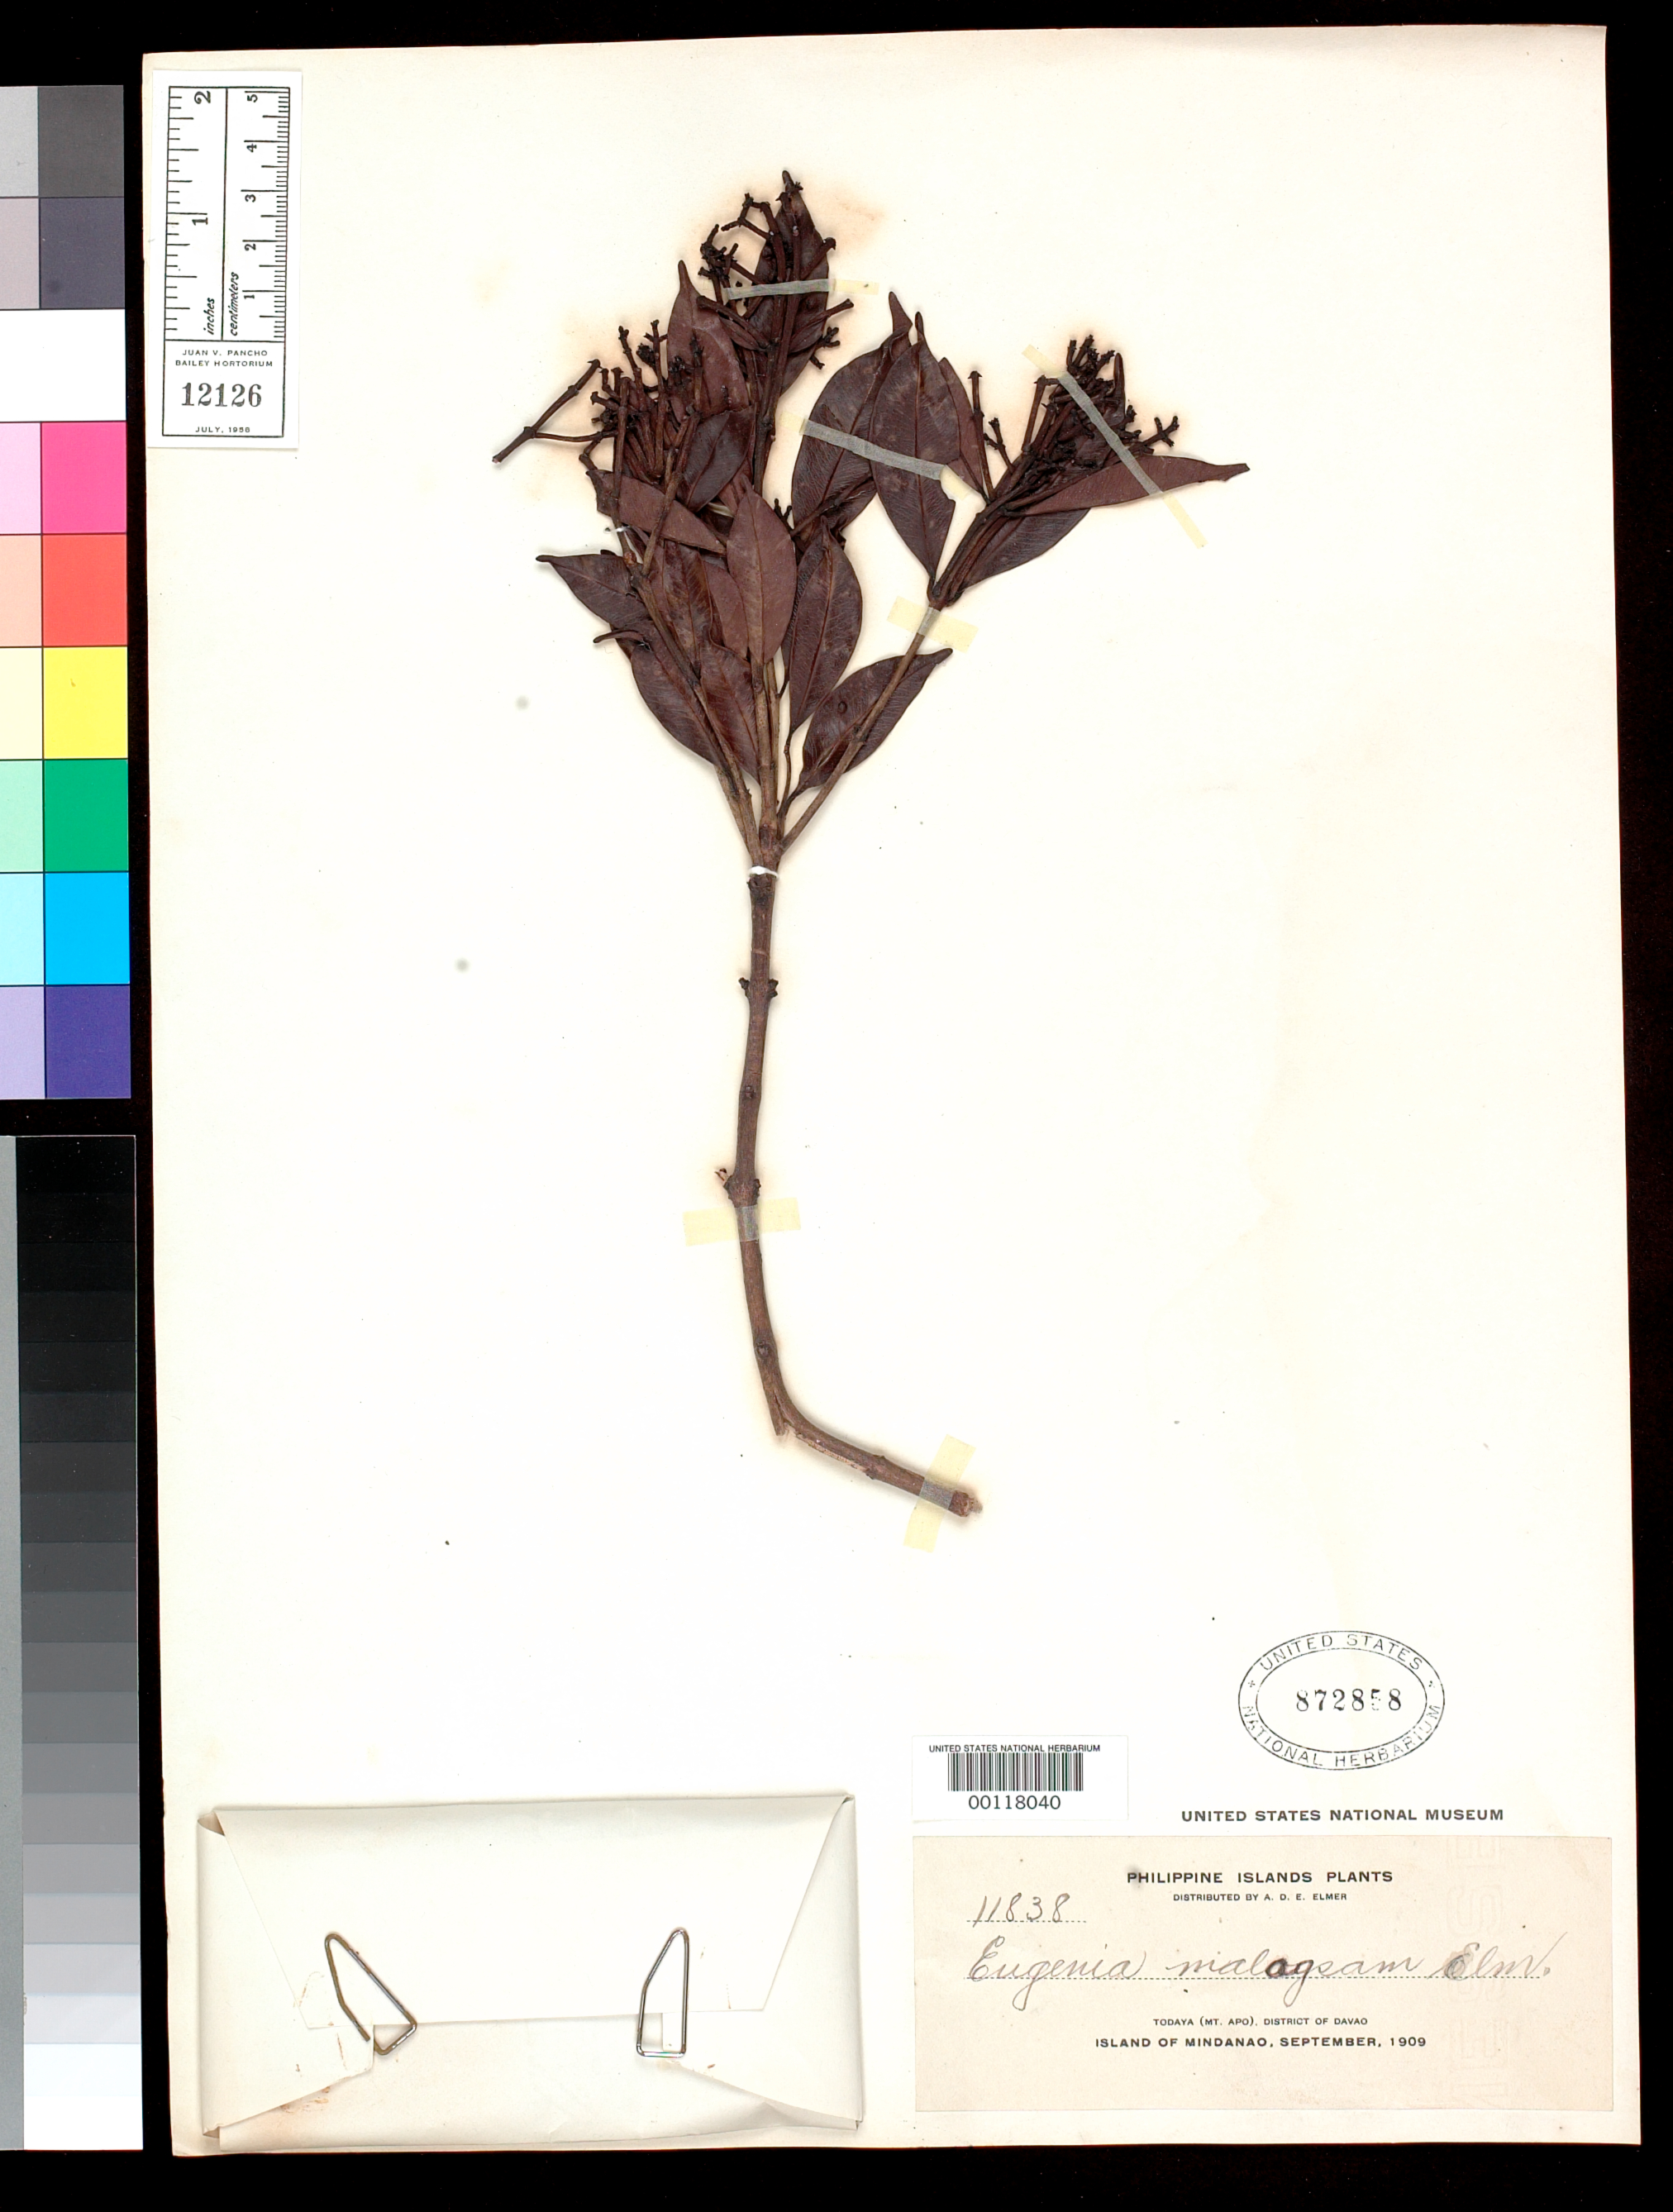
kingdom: Plantae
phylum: Tracheophyta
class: Magnoliopsida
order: Myrtales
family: Myrtaceae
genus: Eugenia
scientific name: Eugenia malagsam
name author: Elmer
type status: Isotype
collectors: A. D. E. Elmer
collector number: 11838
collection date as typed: Sep 1909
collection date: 1909-09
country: Philippines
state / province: Davao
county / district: Davao del Sur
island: Mindanao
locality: Todaya, Mt. Apo.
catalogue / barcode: US 872858